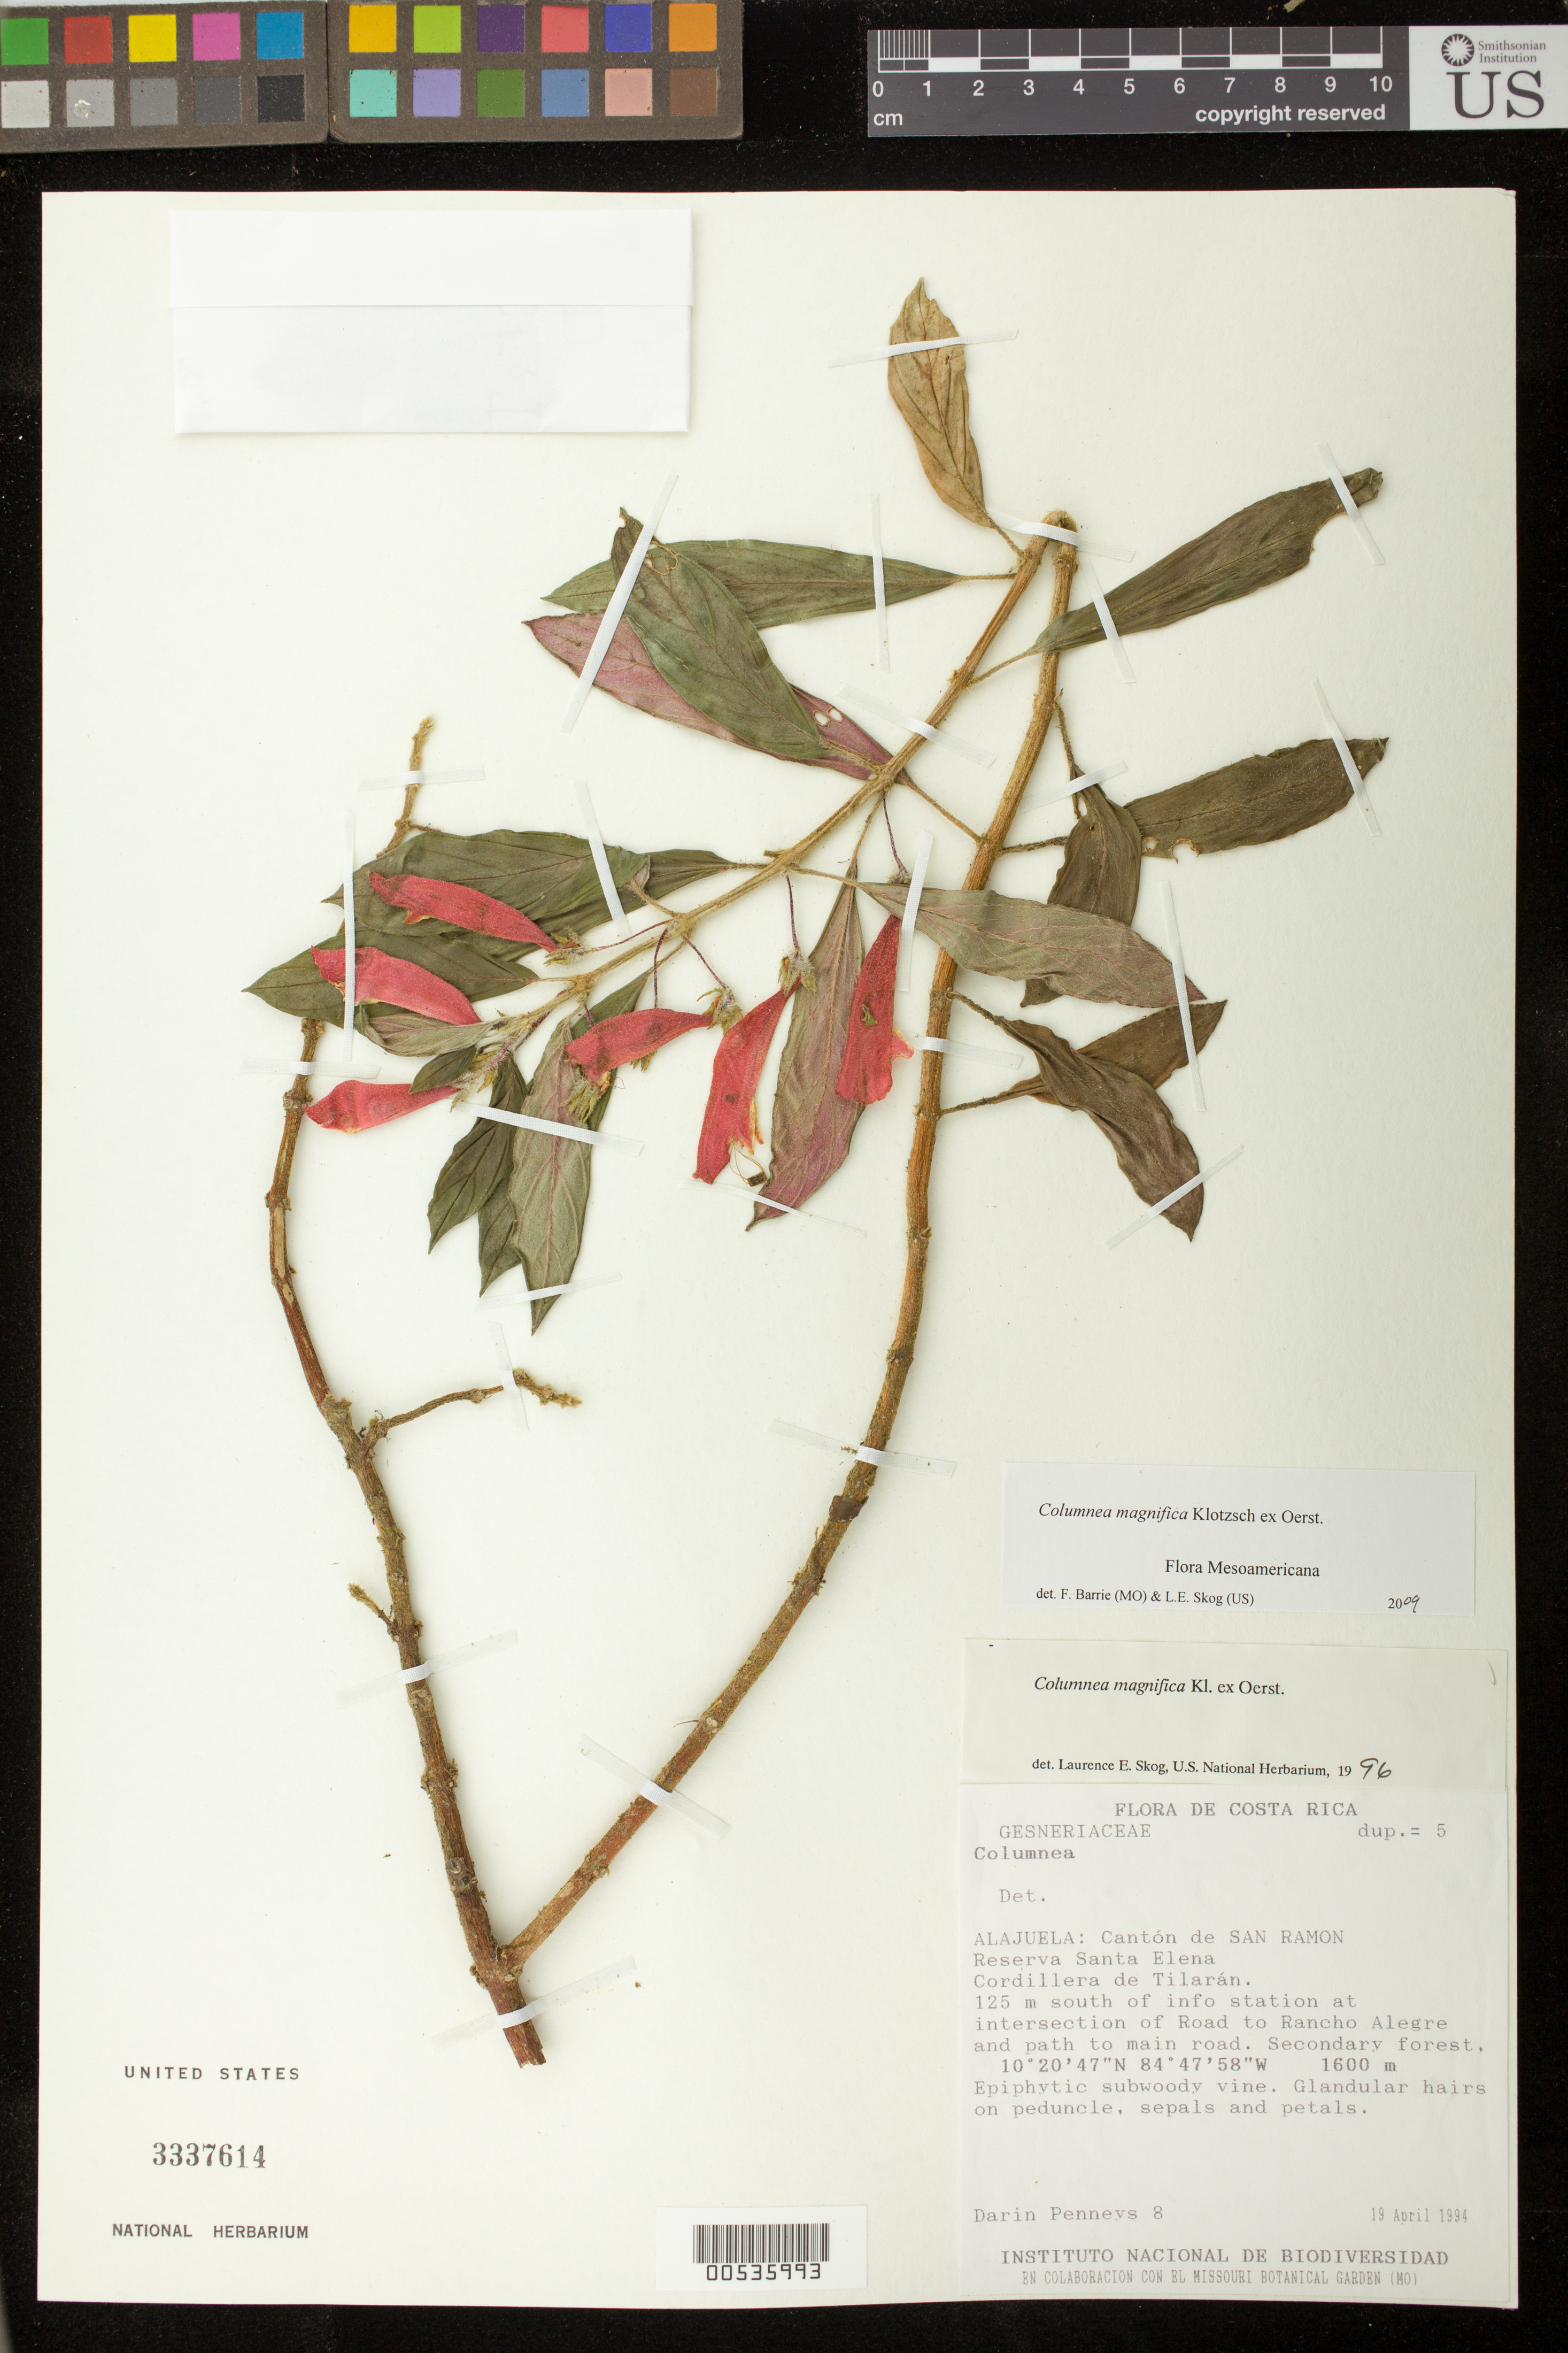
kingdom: Plantae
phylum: Tracheophyta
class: Magnoliopsida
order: Lamiales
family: Gesneriaceae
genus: Columnea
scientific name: Columnea magnifica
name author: Klotzsch ex Oerst.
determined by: Skog, Laurence E.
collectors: D. S. Penneys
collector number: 8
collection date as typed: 19 Apr 1994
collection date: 1994-04-19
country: Costa Rica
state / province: Alajuela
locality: Cantón de San Ramon, Reserva Santa Elena, Cordillera de Tilarán, 125 m S of info station at intersection of road to Rancho Alegre and path to main road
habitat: Secondary forest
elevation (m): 1600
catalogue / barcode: US 3337614